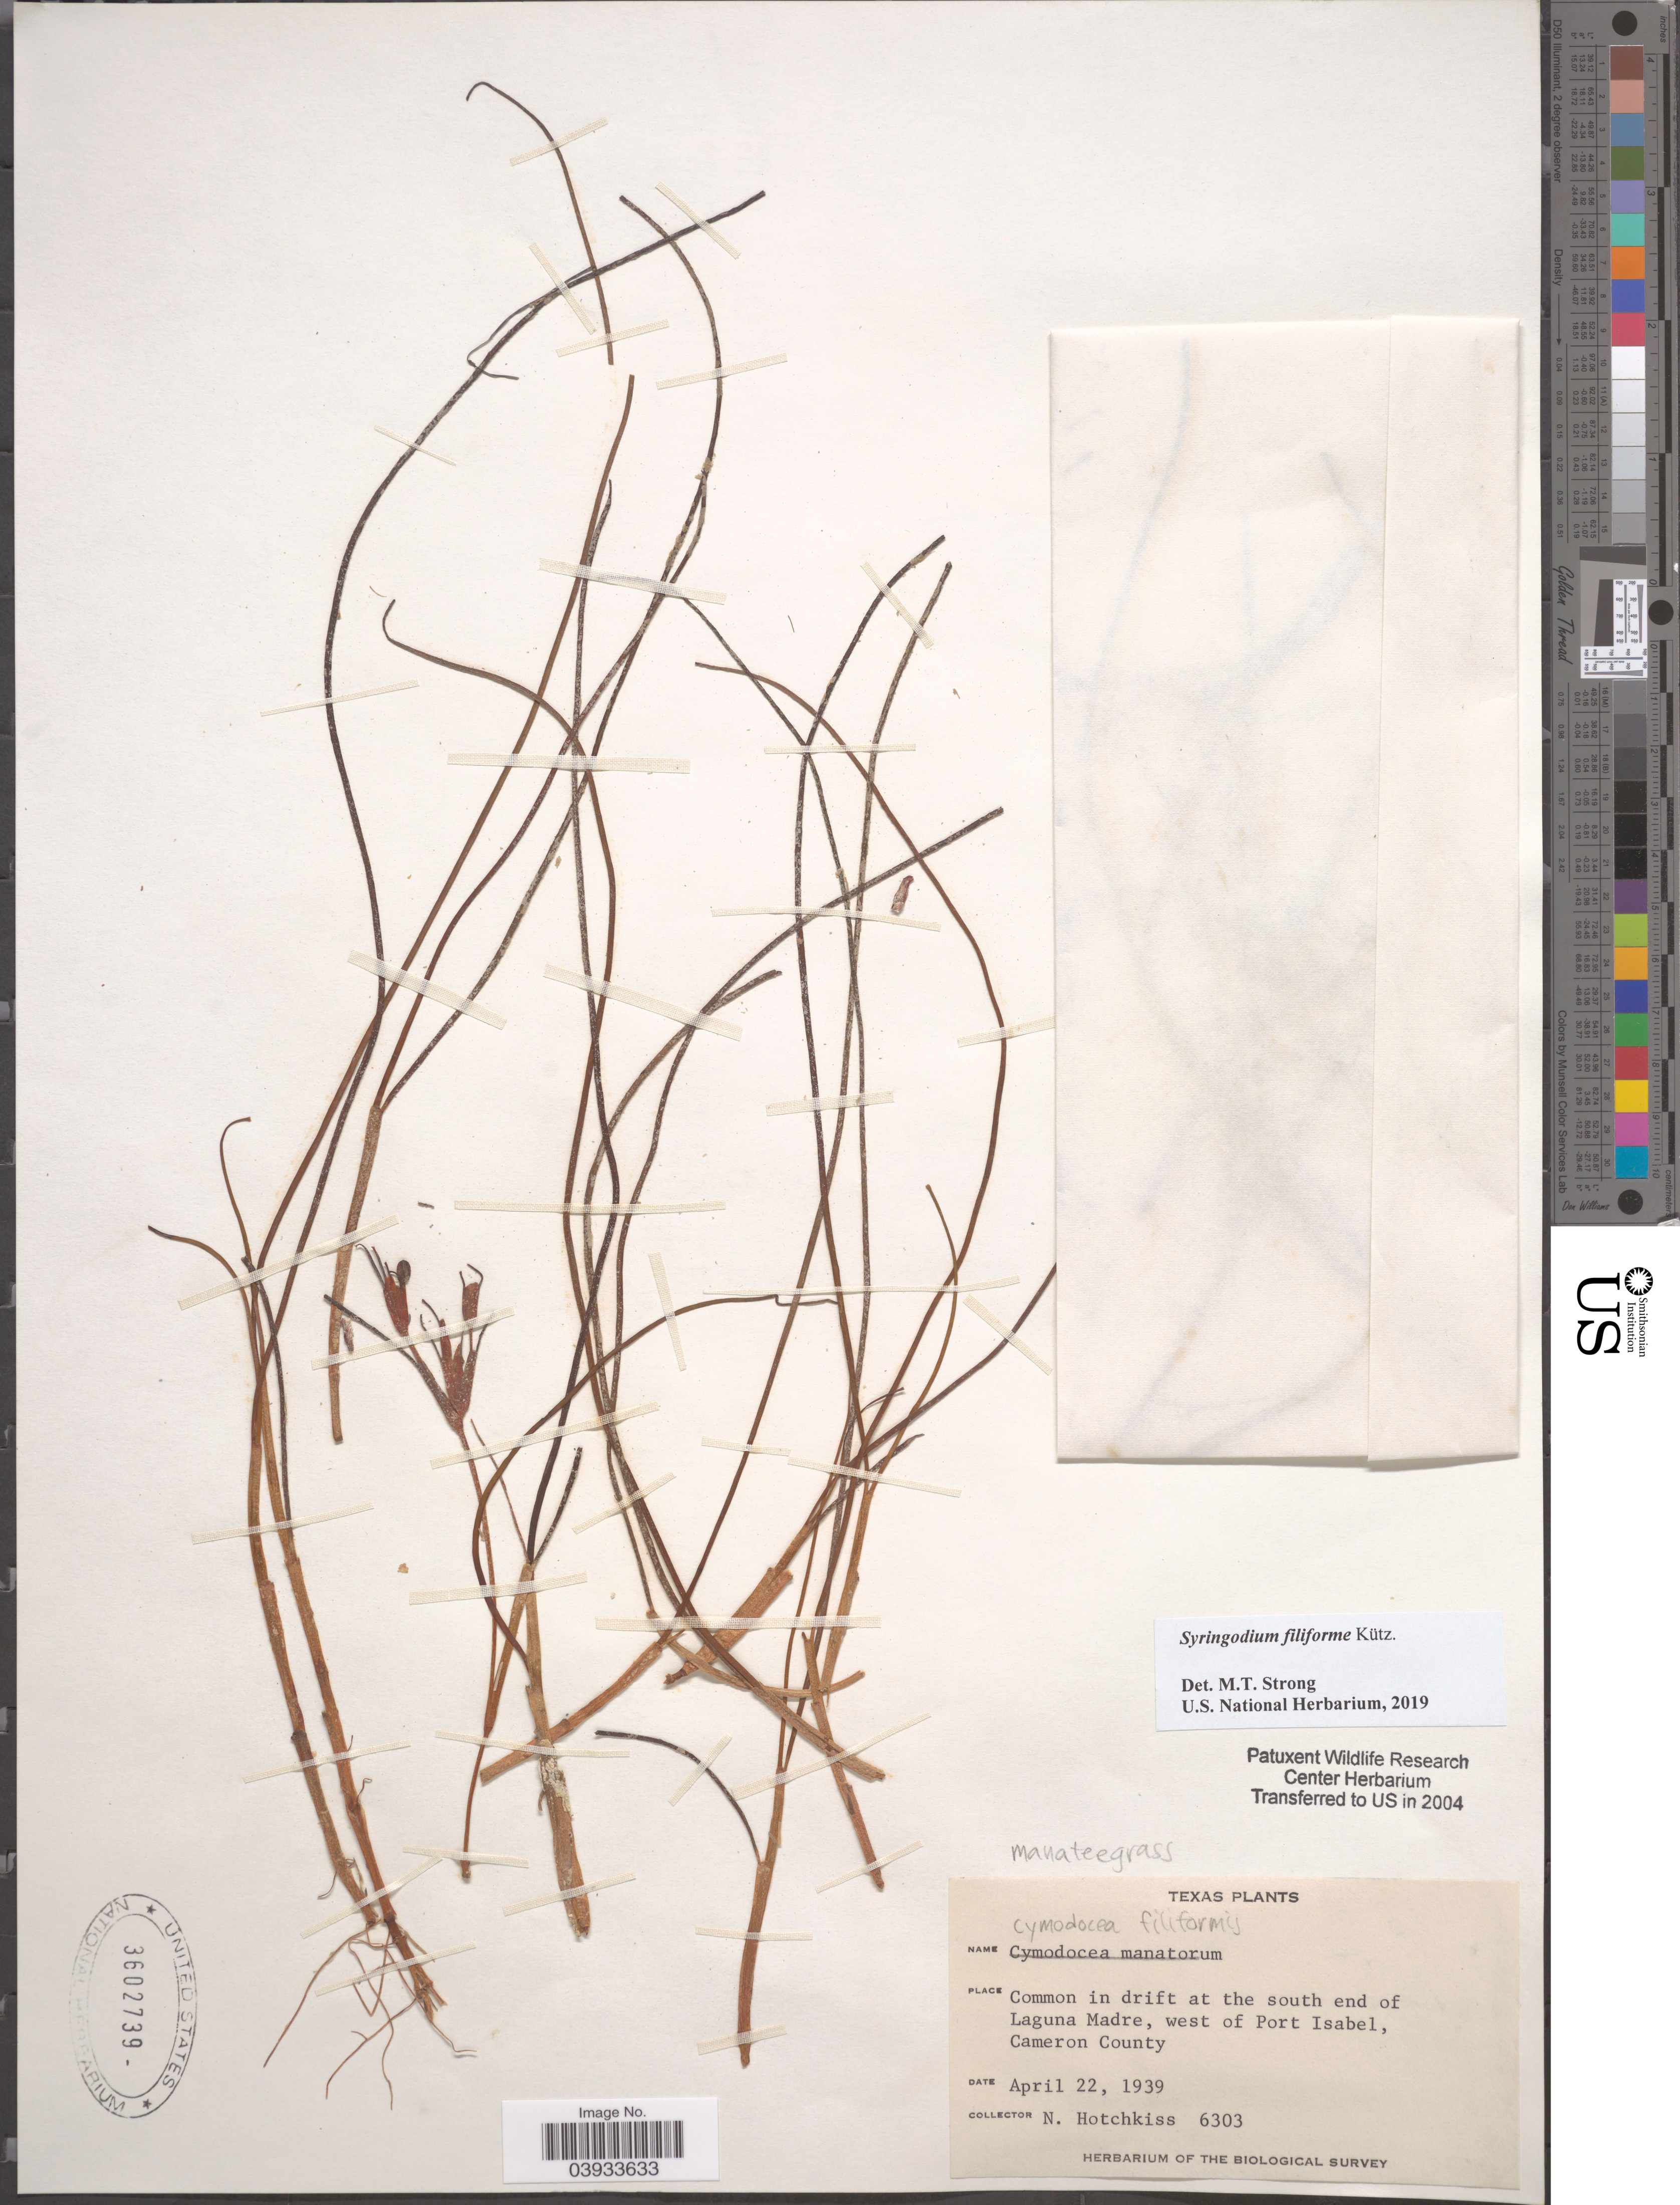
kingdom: Plantae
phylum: Tracheophyta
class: Liliopsida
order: Alismatales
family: Cymodoceaceae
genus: Syringodium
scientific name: Syringodium filiforme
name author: Kütz.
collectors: N. Hotchkiss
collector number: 6303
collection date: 1939-04-22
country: United States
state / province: Texas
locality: At the south end of Laguna Madre, west of Port Isabel, Cameron County.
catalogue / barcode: US 3602739